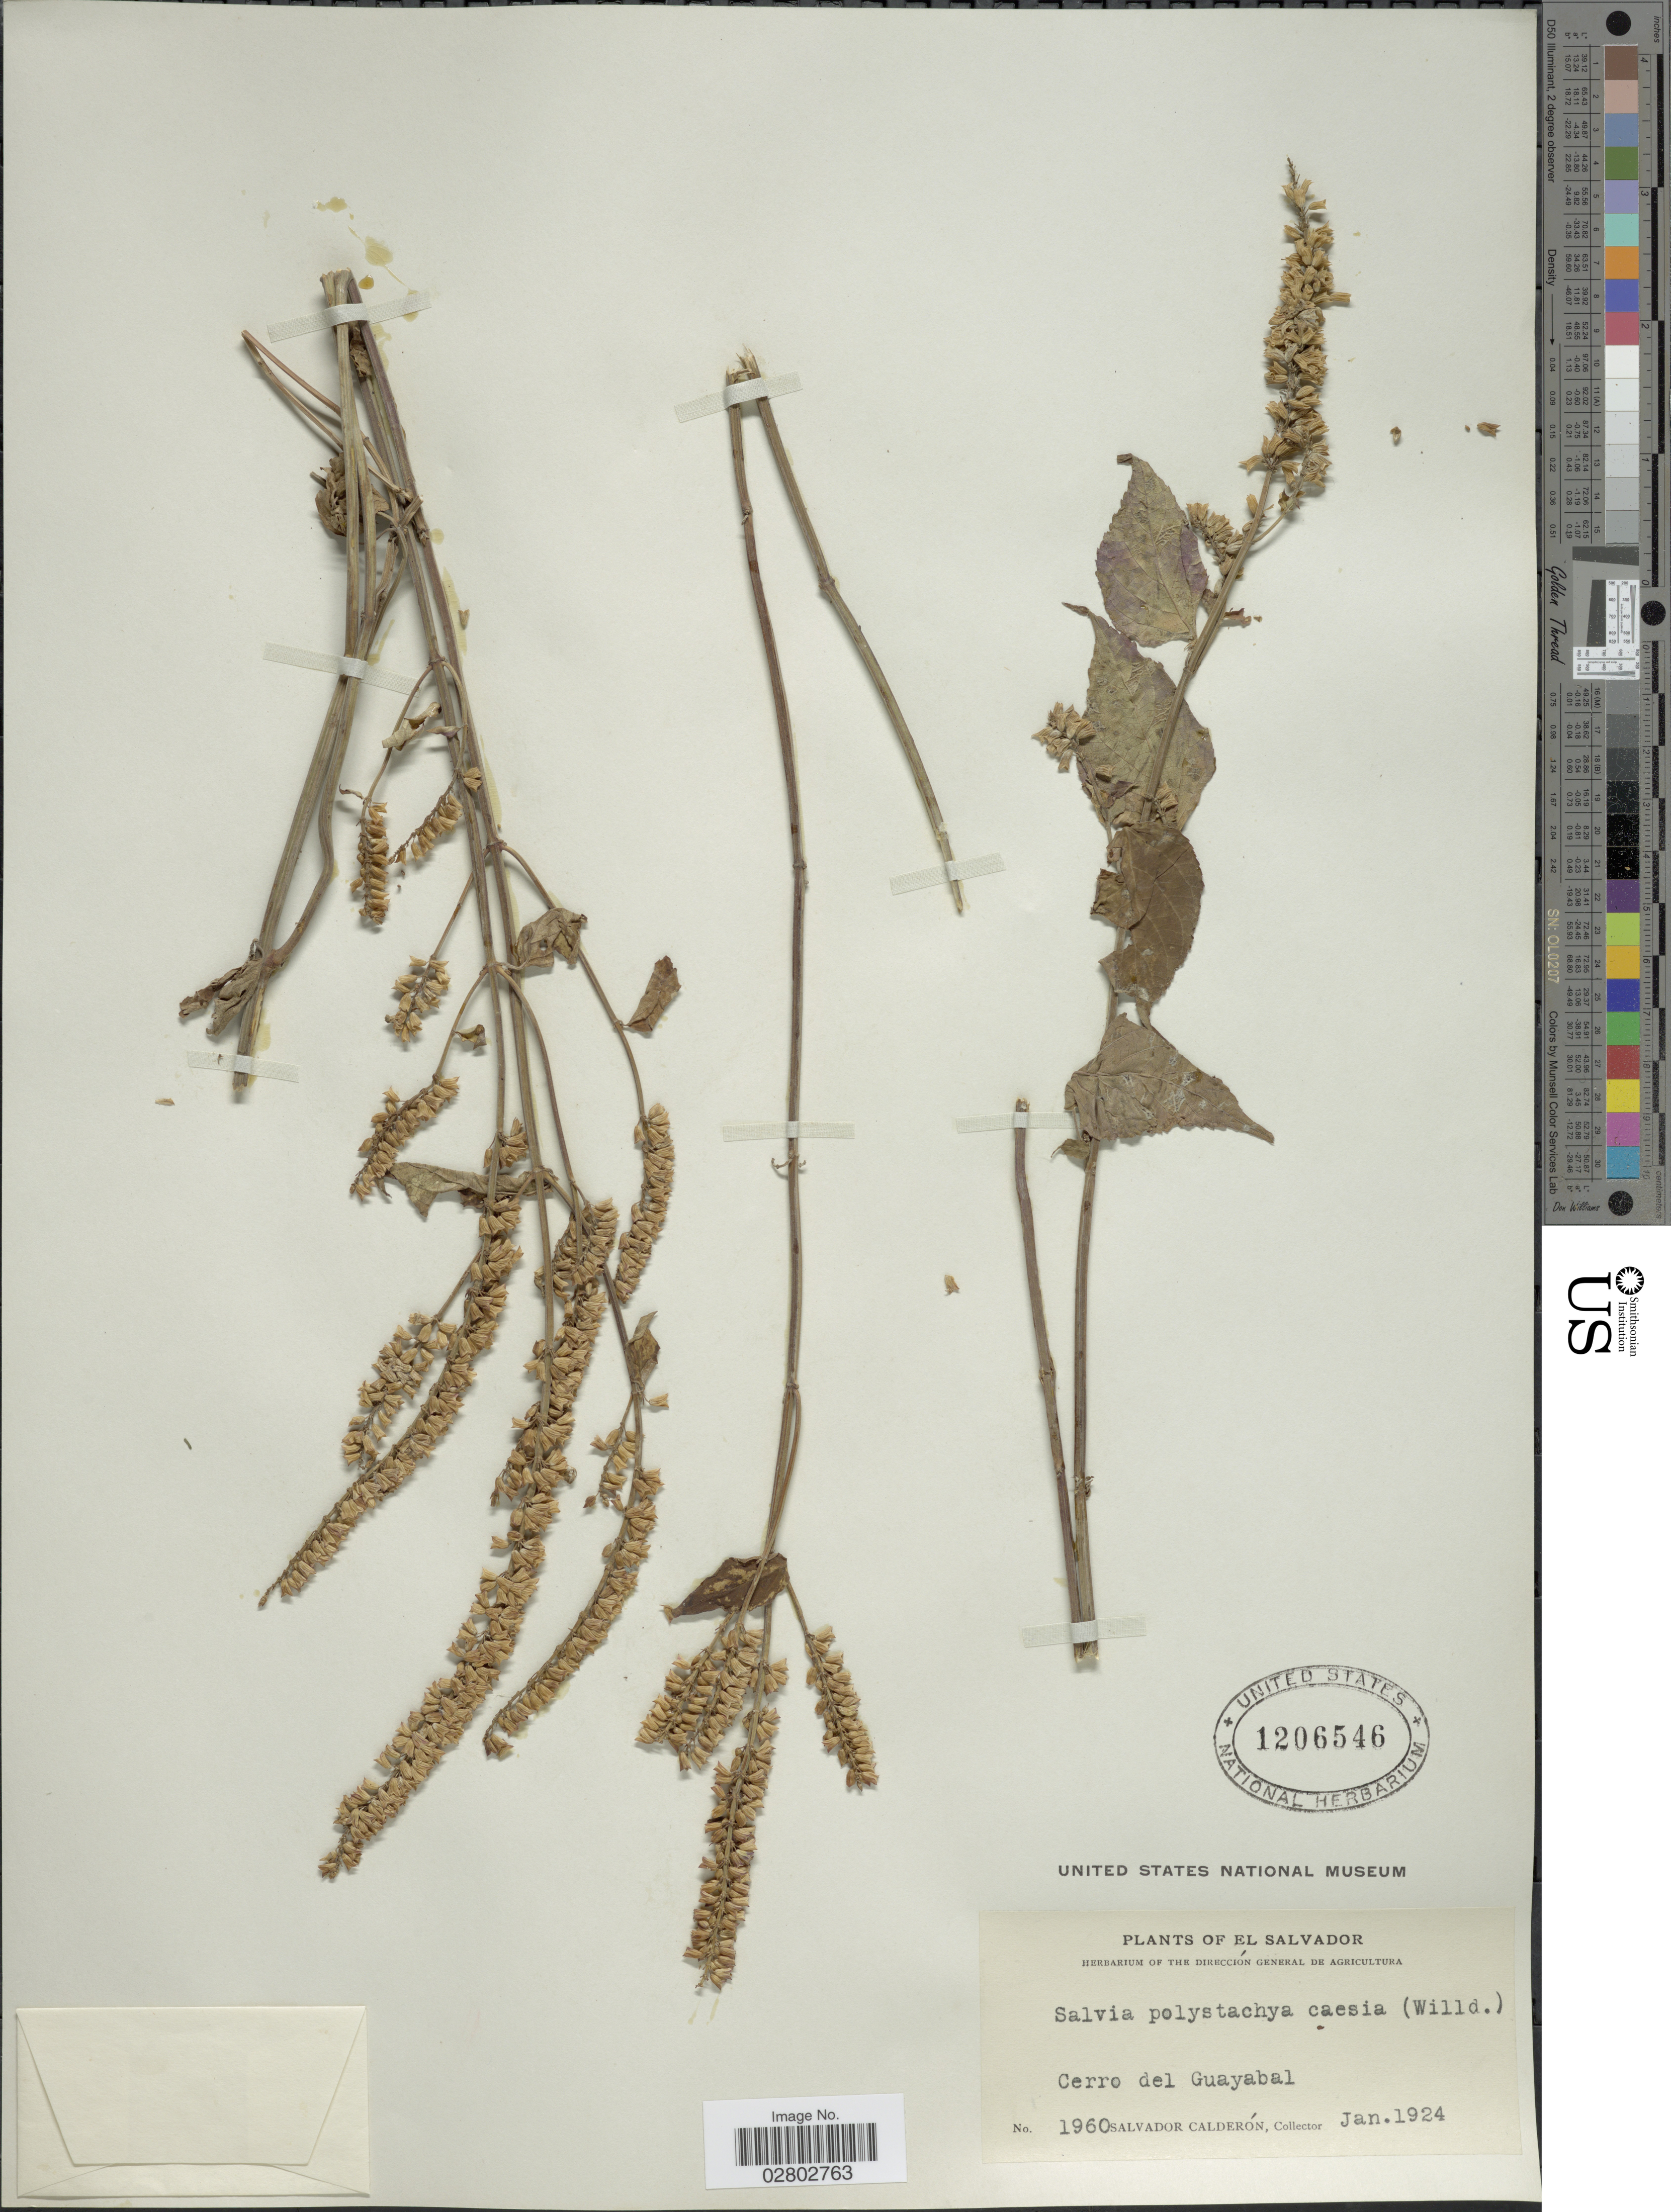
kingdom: Plantae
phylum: Tracheophyta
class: Magnoliopsida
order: Lamiales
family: Lamiaceae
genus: Salvia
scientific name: Salvia polystachya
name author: Cav.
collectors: S. Calderón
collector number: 1960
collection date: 1924-01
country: El Salvador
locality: Cerro del Guayabal.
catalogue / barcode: US 1206546